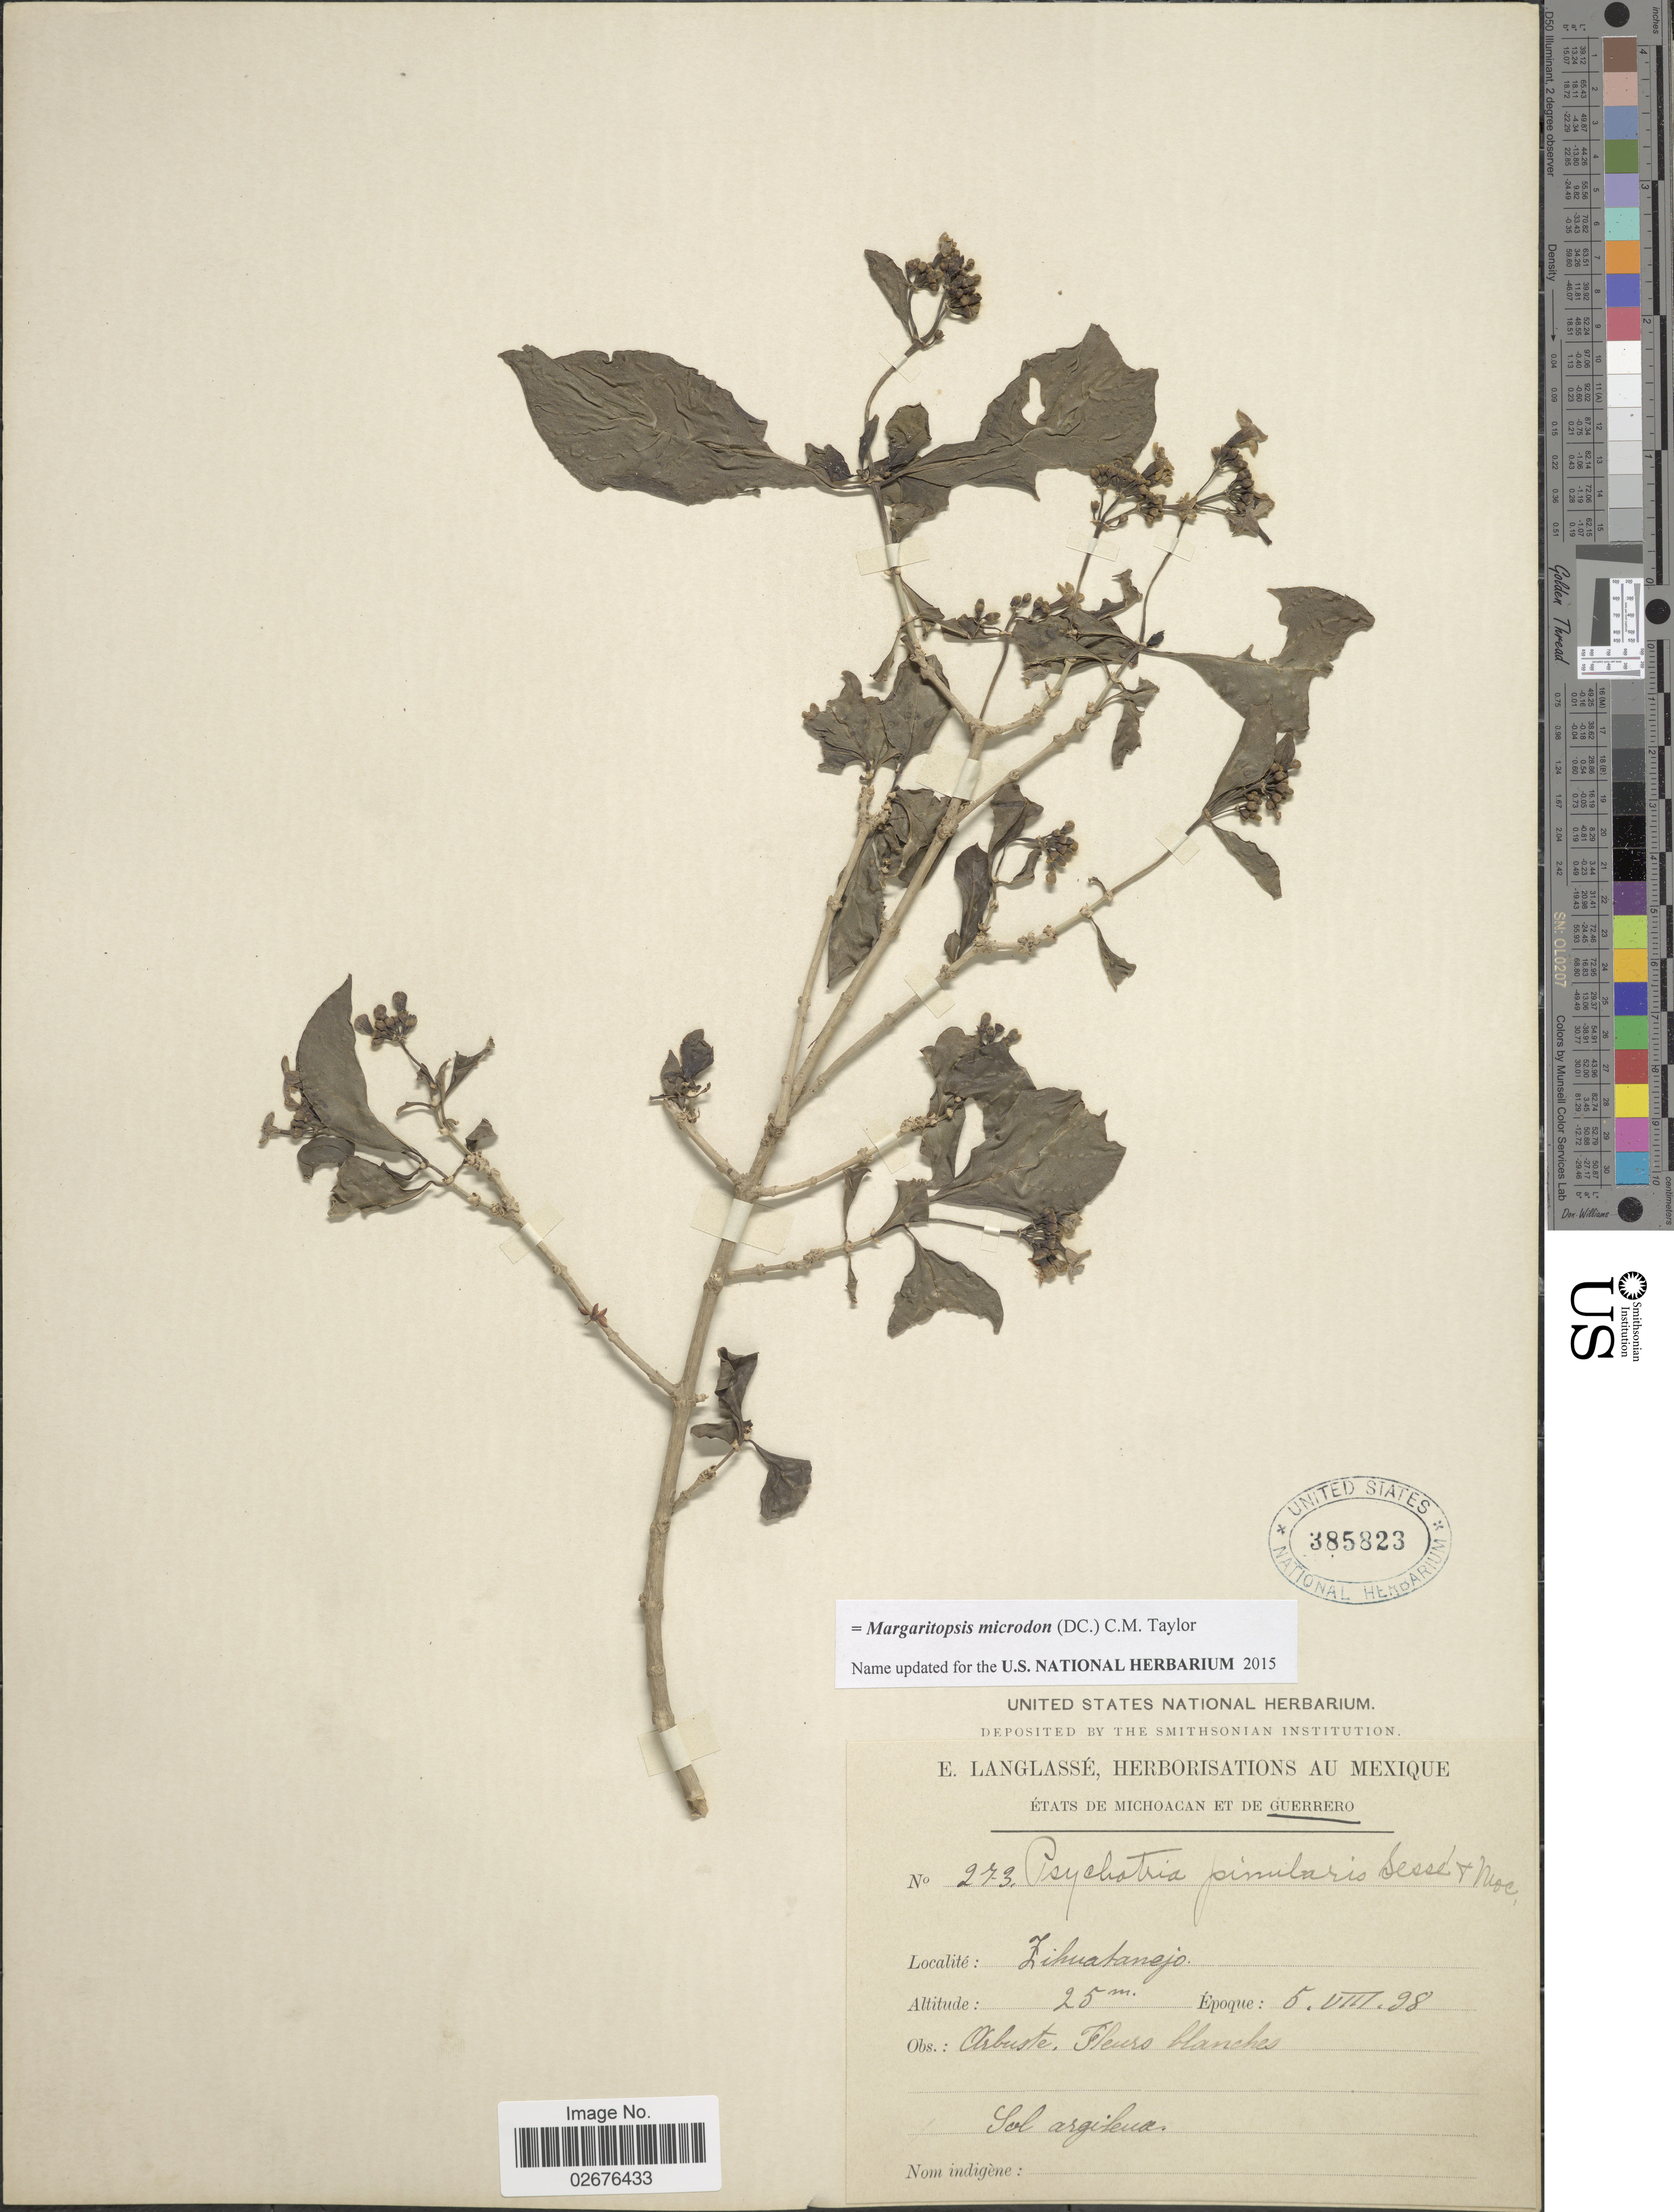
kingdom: Plantae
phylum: Tracheophyta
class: Magnoliopsida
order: Gentianales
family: Rubiaceae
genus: Margaritopsis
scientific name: Margaritopsis microdon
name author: (DC.) C.M. Taylor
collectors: E. Langlassé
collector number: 273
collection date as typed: Transcribed d/m/y: 5/8/98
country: Mexico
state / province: Guerrero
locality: Zihuatanejo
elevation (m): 25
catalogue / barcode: US 385823